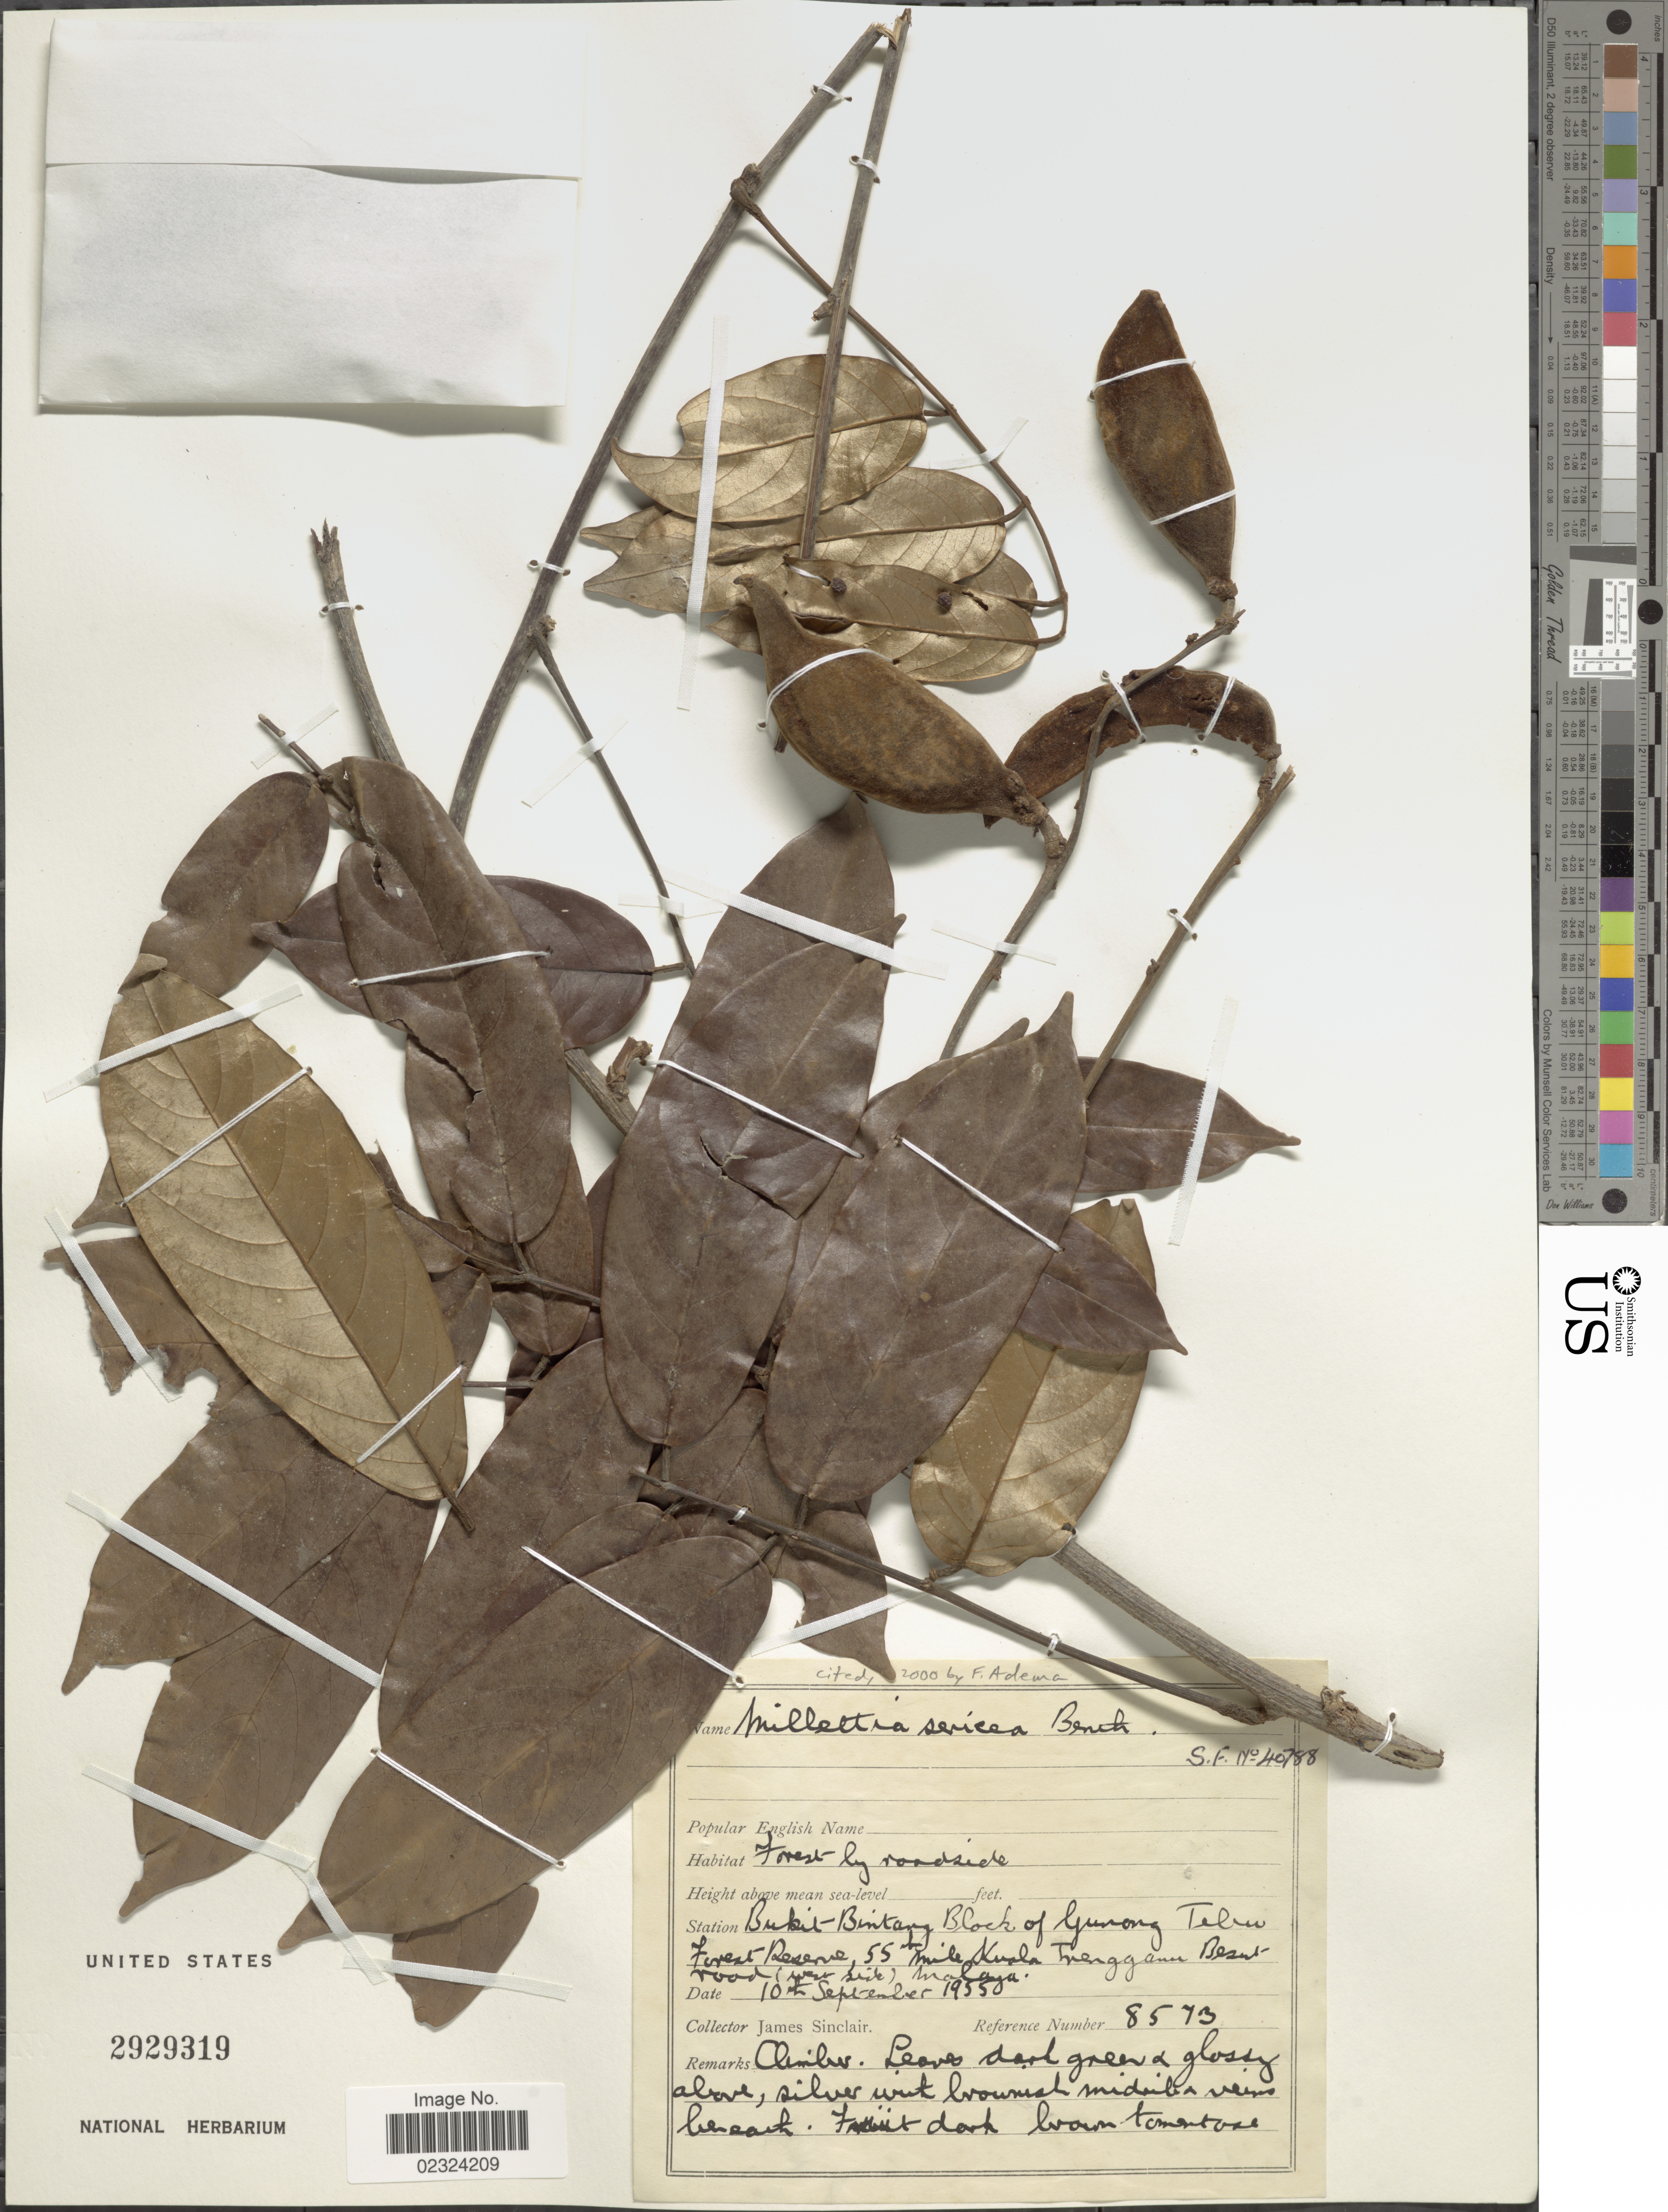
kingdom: Plantae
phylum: Tracheophyta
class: Magnoliopsida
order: Fabales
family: Fabaceae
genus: Millettia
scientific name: Millettia sericea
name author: (Vent.) Wight & Arn.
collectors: J. Sinclair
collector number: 8573/40788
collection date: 1955-09-10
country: Malaysia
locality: Bukit-Bintang Block of Gunung Tebu Forest Reserve, 55 mile Kula Tuenggann Besut road (west sil) Malaya.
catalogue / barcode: US 2929319